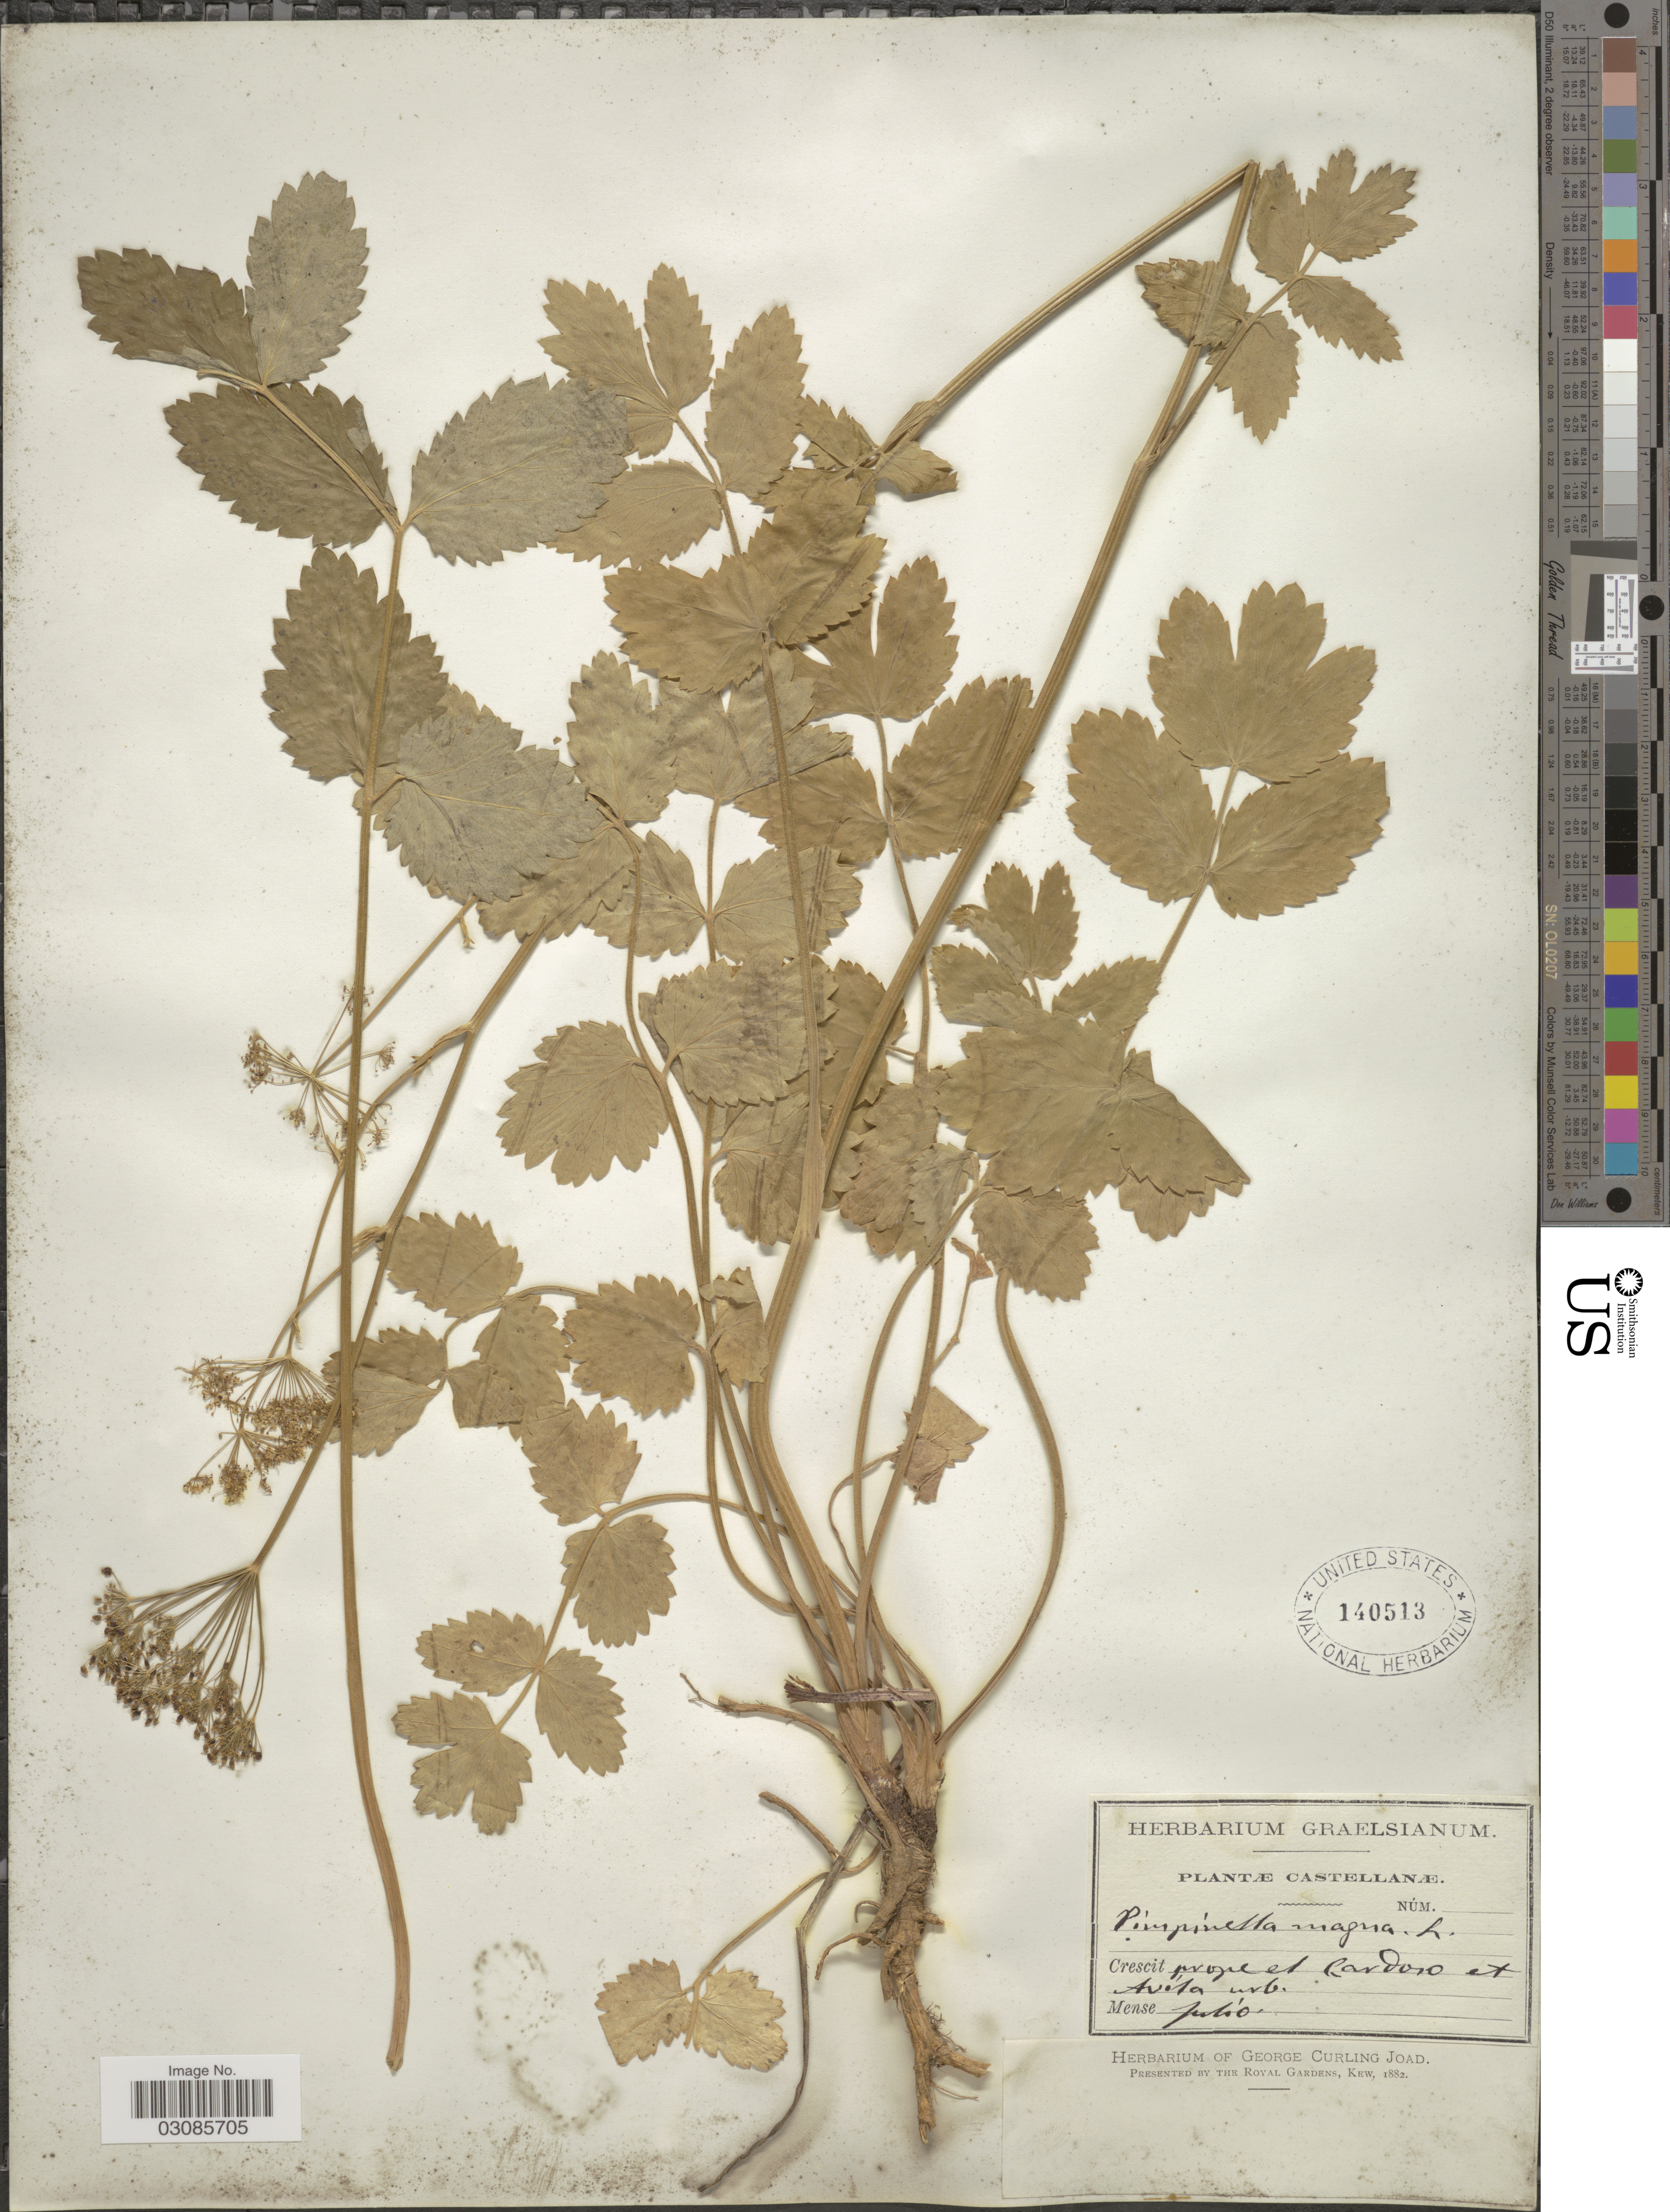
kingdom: Plantae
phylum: Tracheophyta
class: Magnoliopsida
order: Apiales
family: Apiaceae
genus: Pimpinella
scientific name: Pimpinella magna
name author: L.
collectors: ex Herb. Graelsianum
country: Spain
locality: Castellanæ. Prope et Cardano et Avila urb.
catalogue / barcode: US 140513